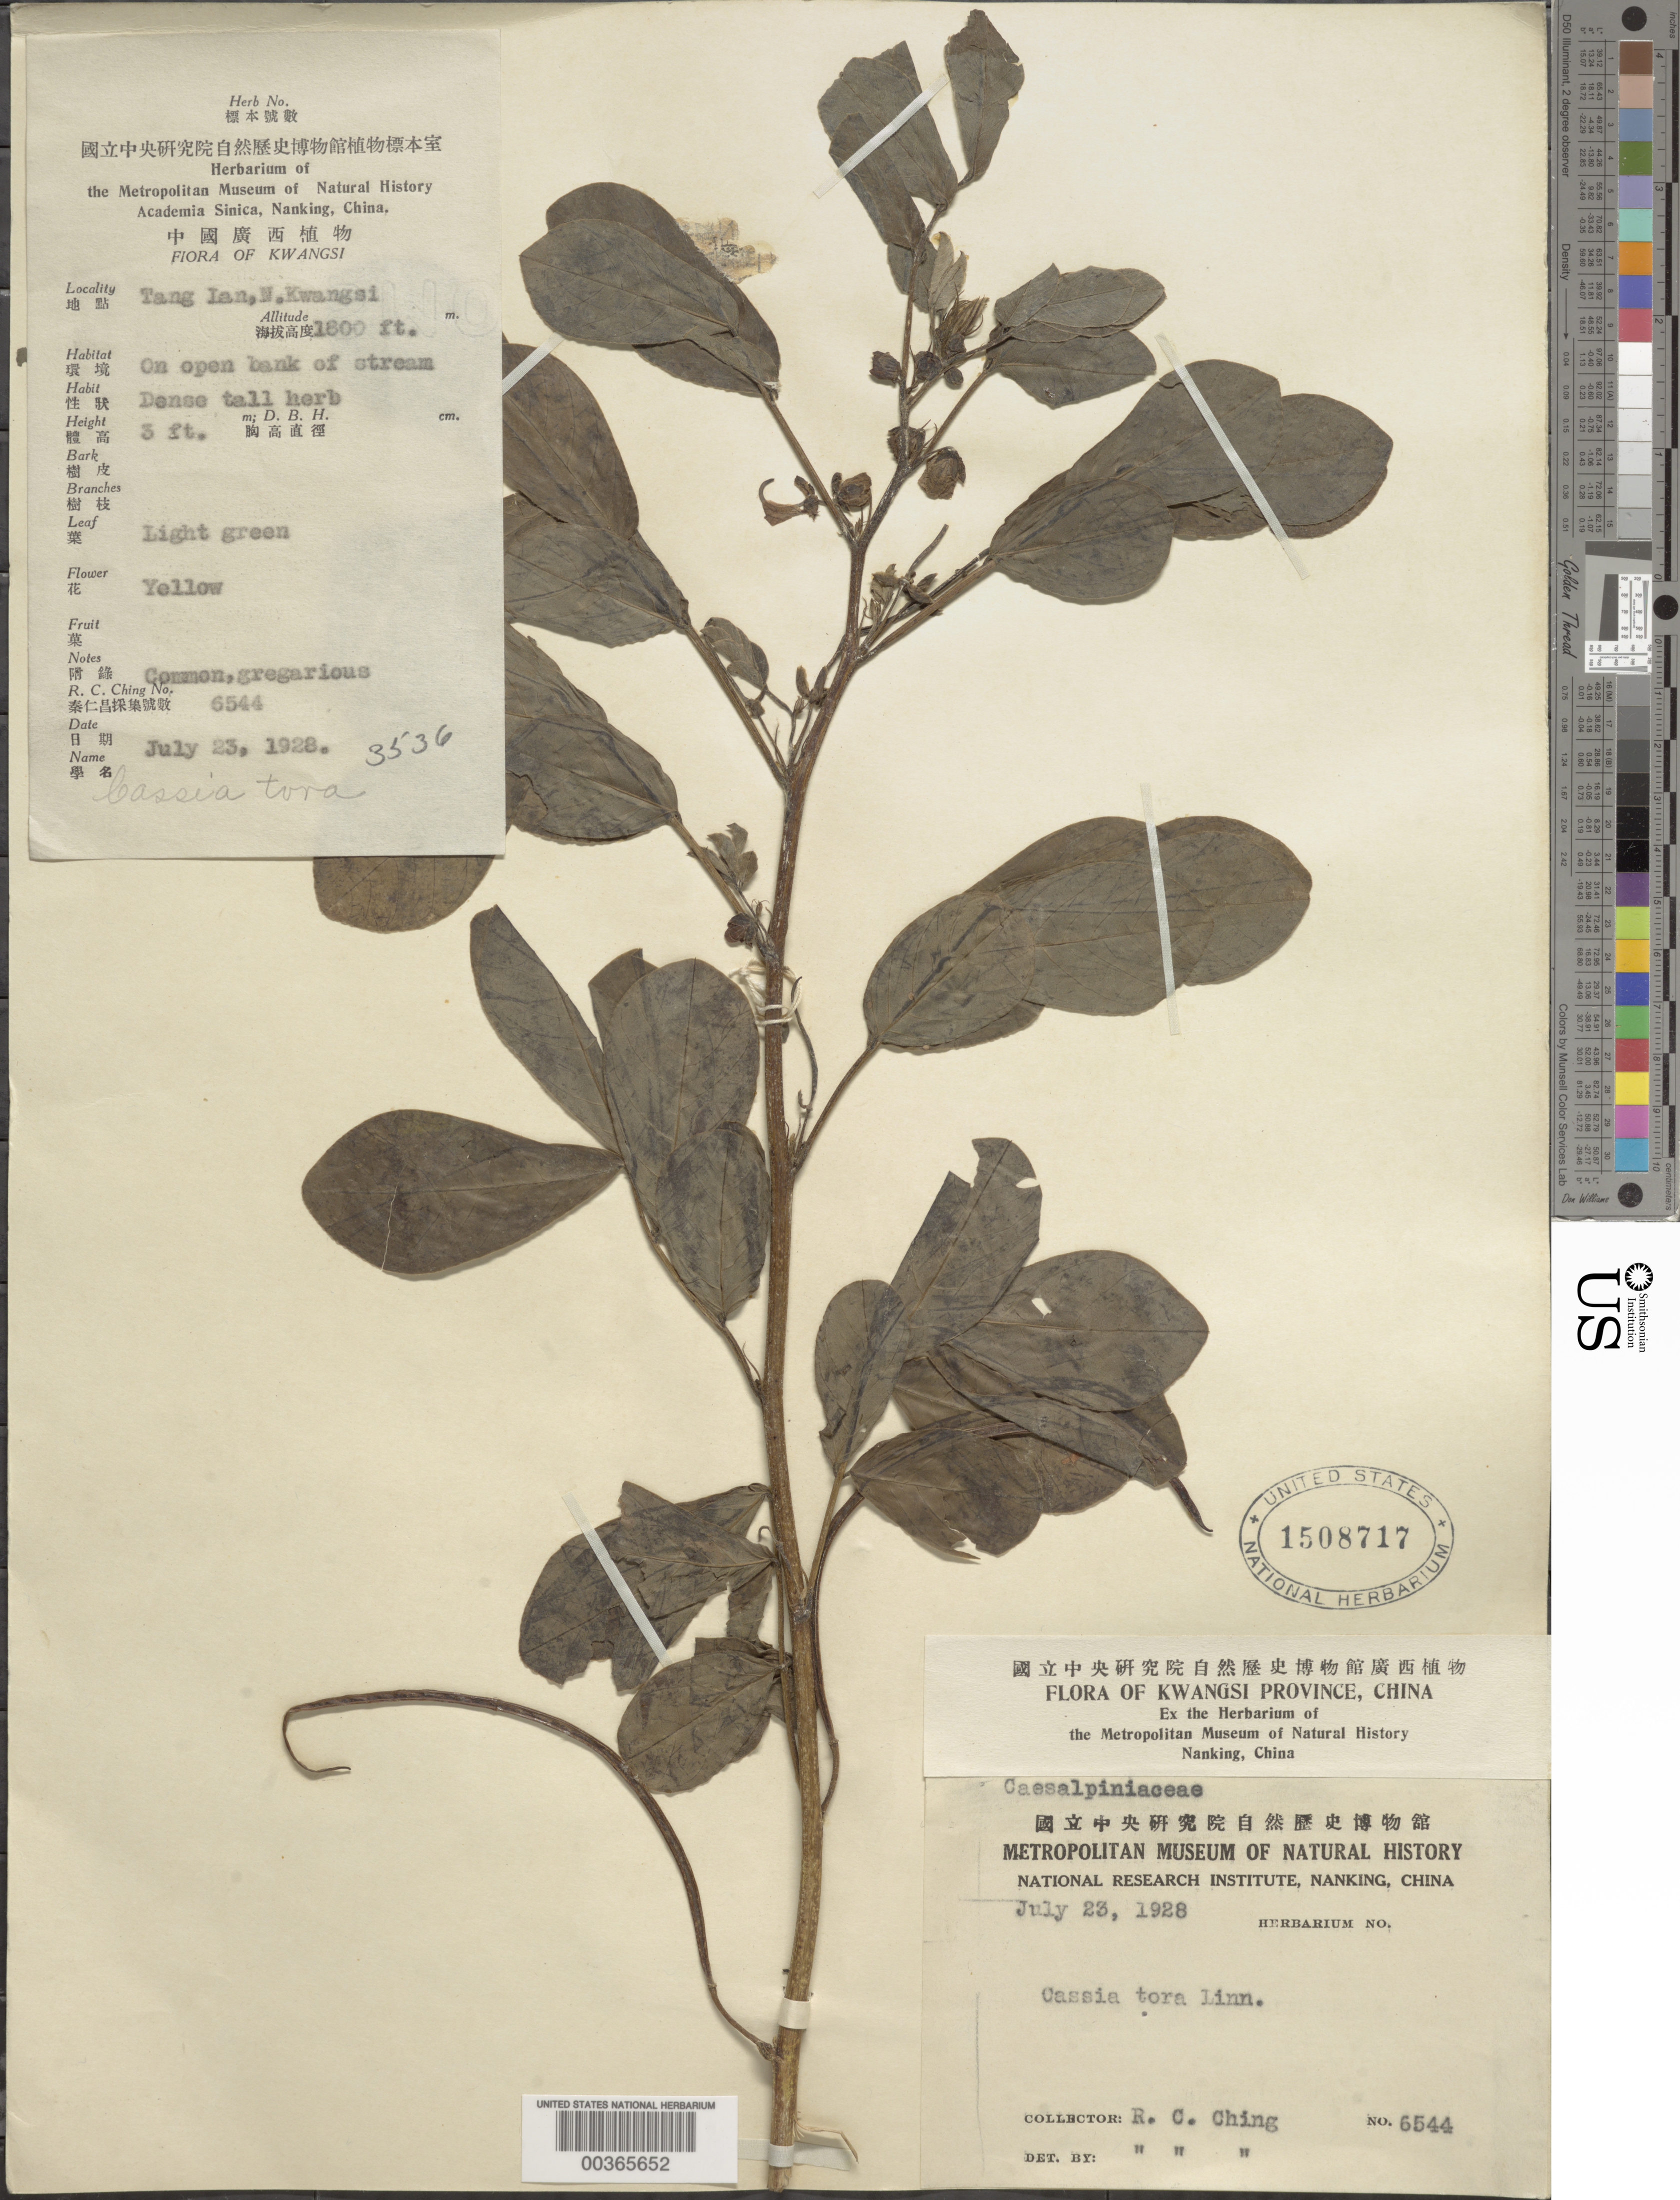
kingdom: Plantae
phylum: Tracheophyta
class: Magnoliopsida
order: Fabales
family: Fabaceae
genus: Senna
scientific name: Senna obtusifolia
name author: (L.) H.S. Irwin & Barneby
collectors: R. C. Ching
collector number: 6544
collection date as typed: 23 Jul 1928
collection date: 1928-07-23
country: China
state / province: Jiangxi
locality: Tang ian, n. kwangsi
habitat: On open bank of stream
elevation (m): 549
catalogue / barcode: US 1508717